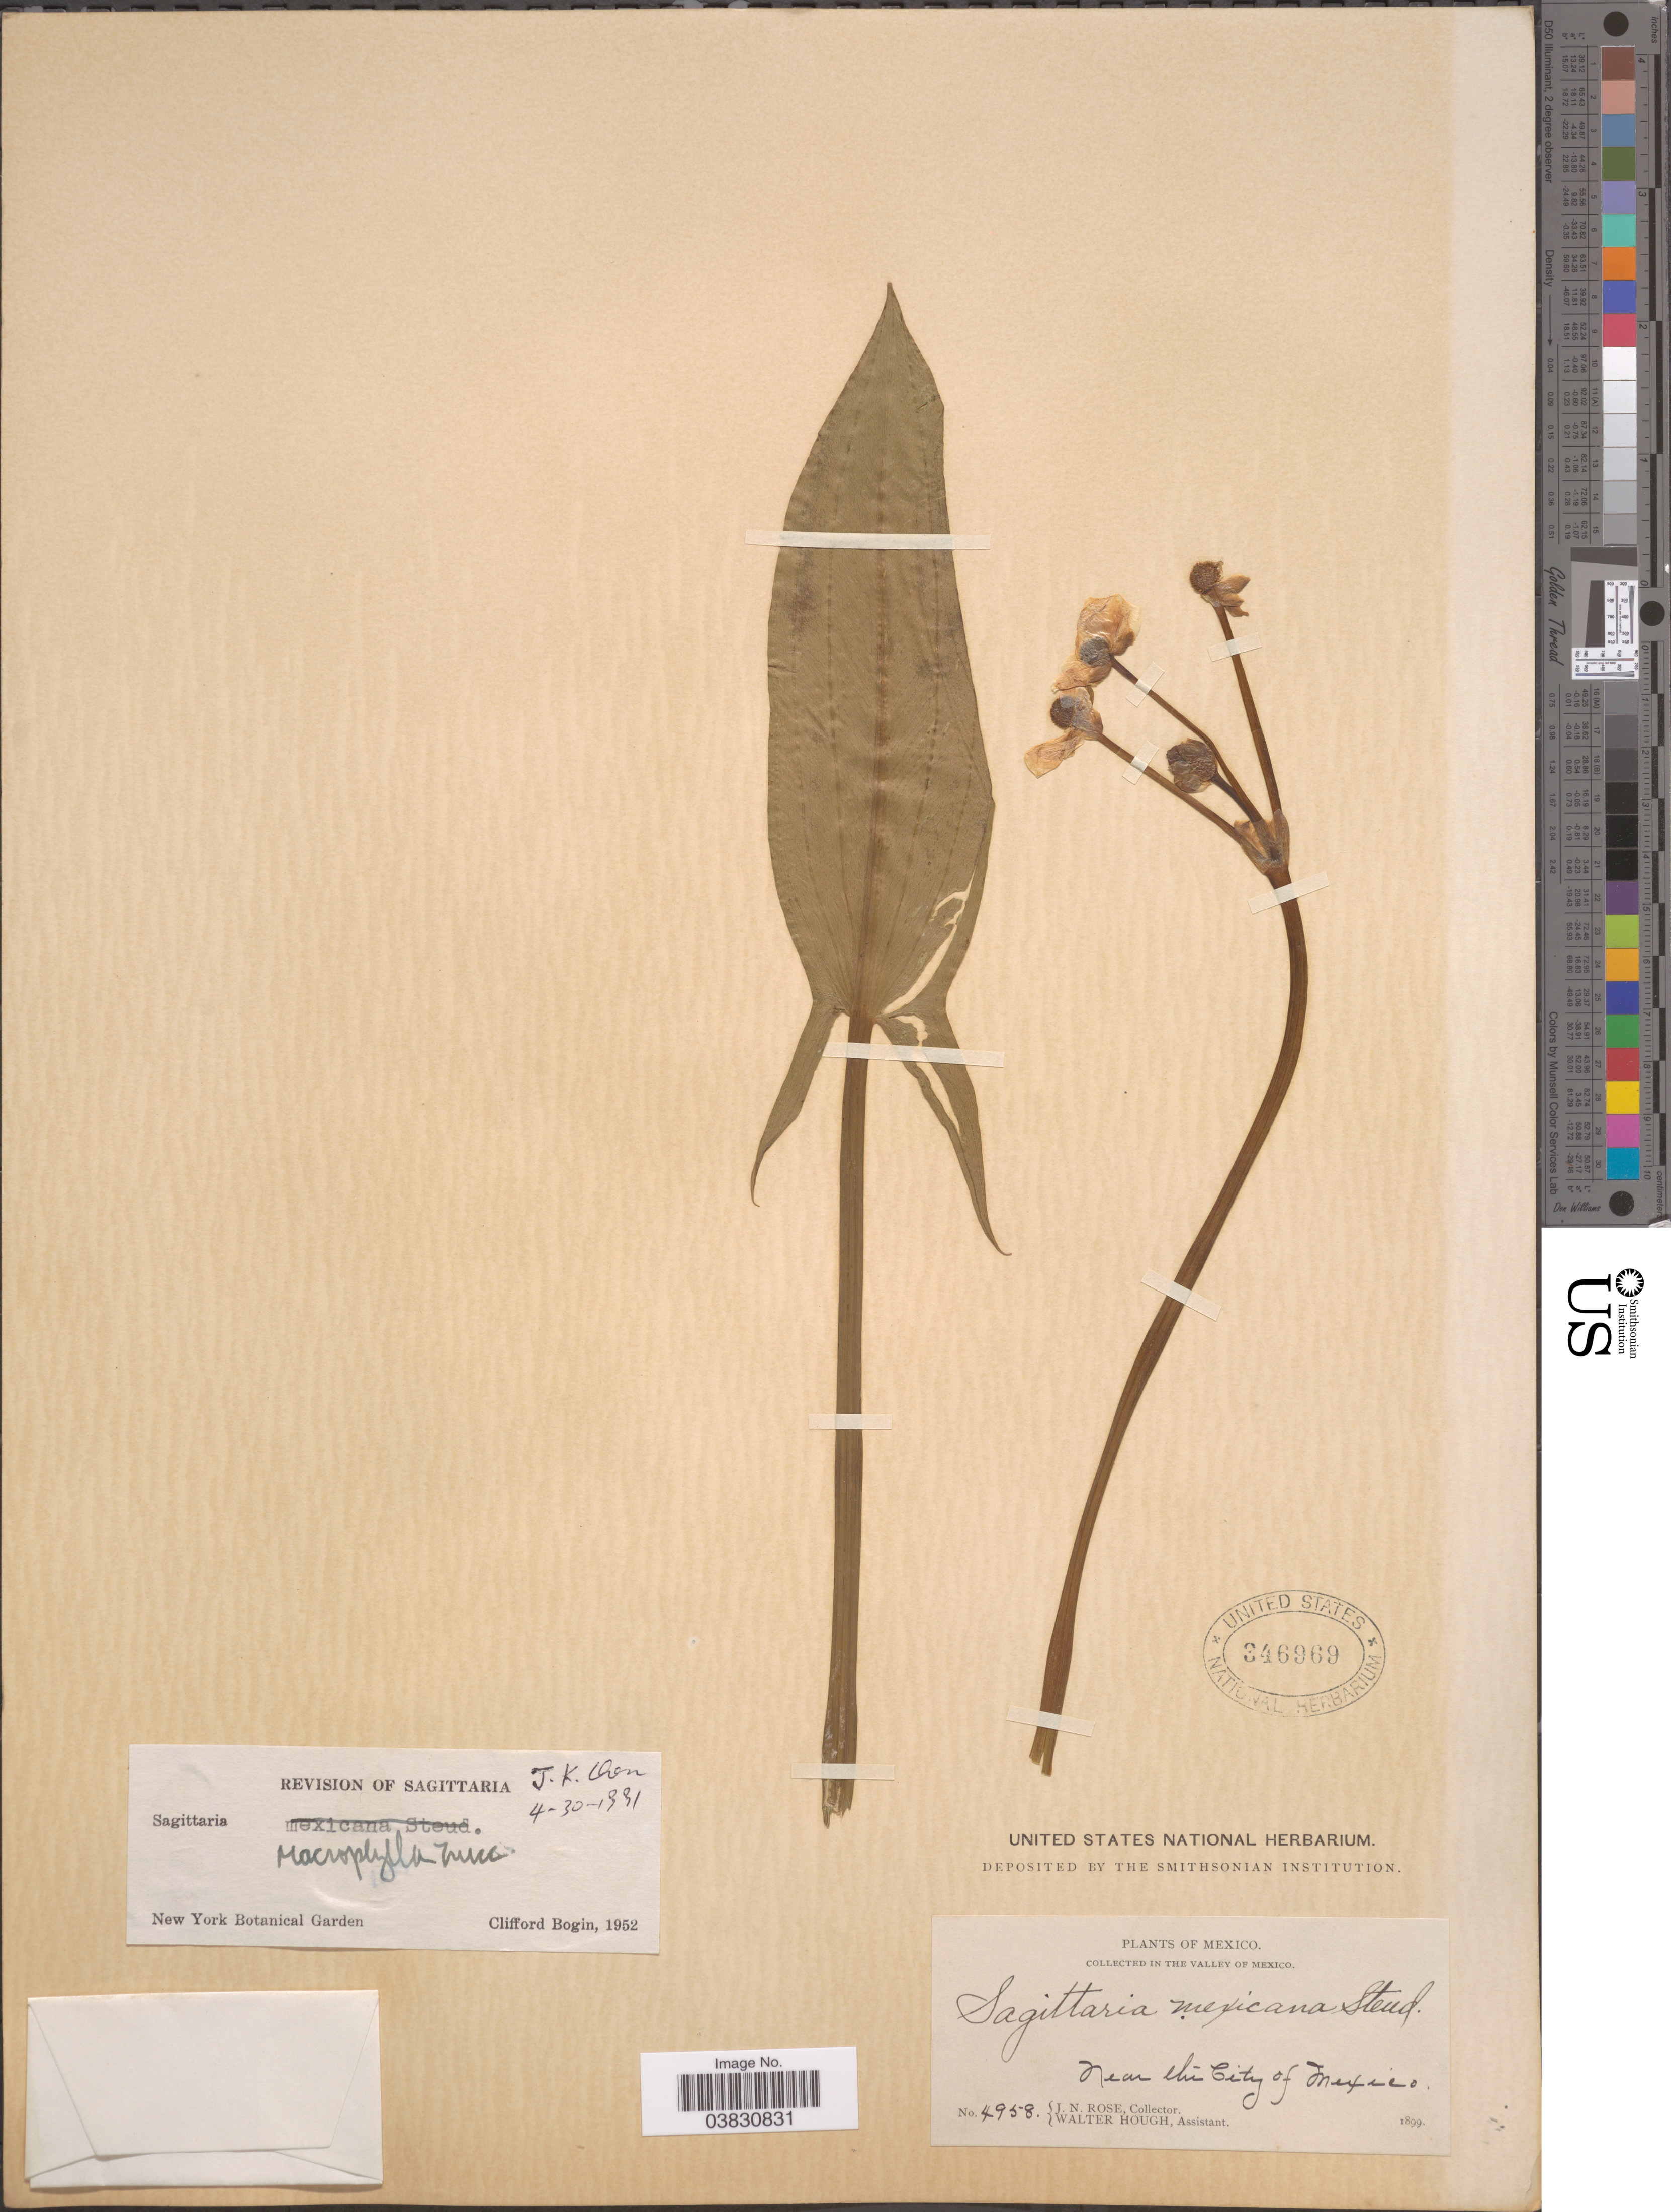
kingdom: Plantae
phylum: Tracheophyta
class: Liliopsida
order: Alismatales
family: Alismataceae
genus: Sagittaria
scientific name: Sagittaria macrophylla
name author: Zucc.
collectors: J. N. Rose & W. Hough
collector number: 4958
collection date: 1899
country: Mexico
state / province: México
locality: In the Valley of Mexico. Near the City of Mexico.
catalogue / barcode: US 346969